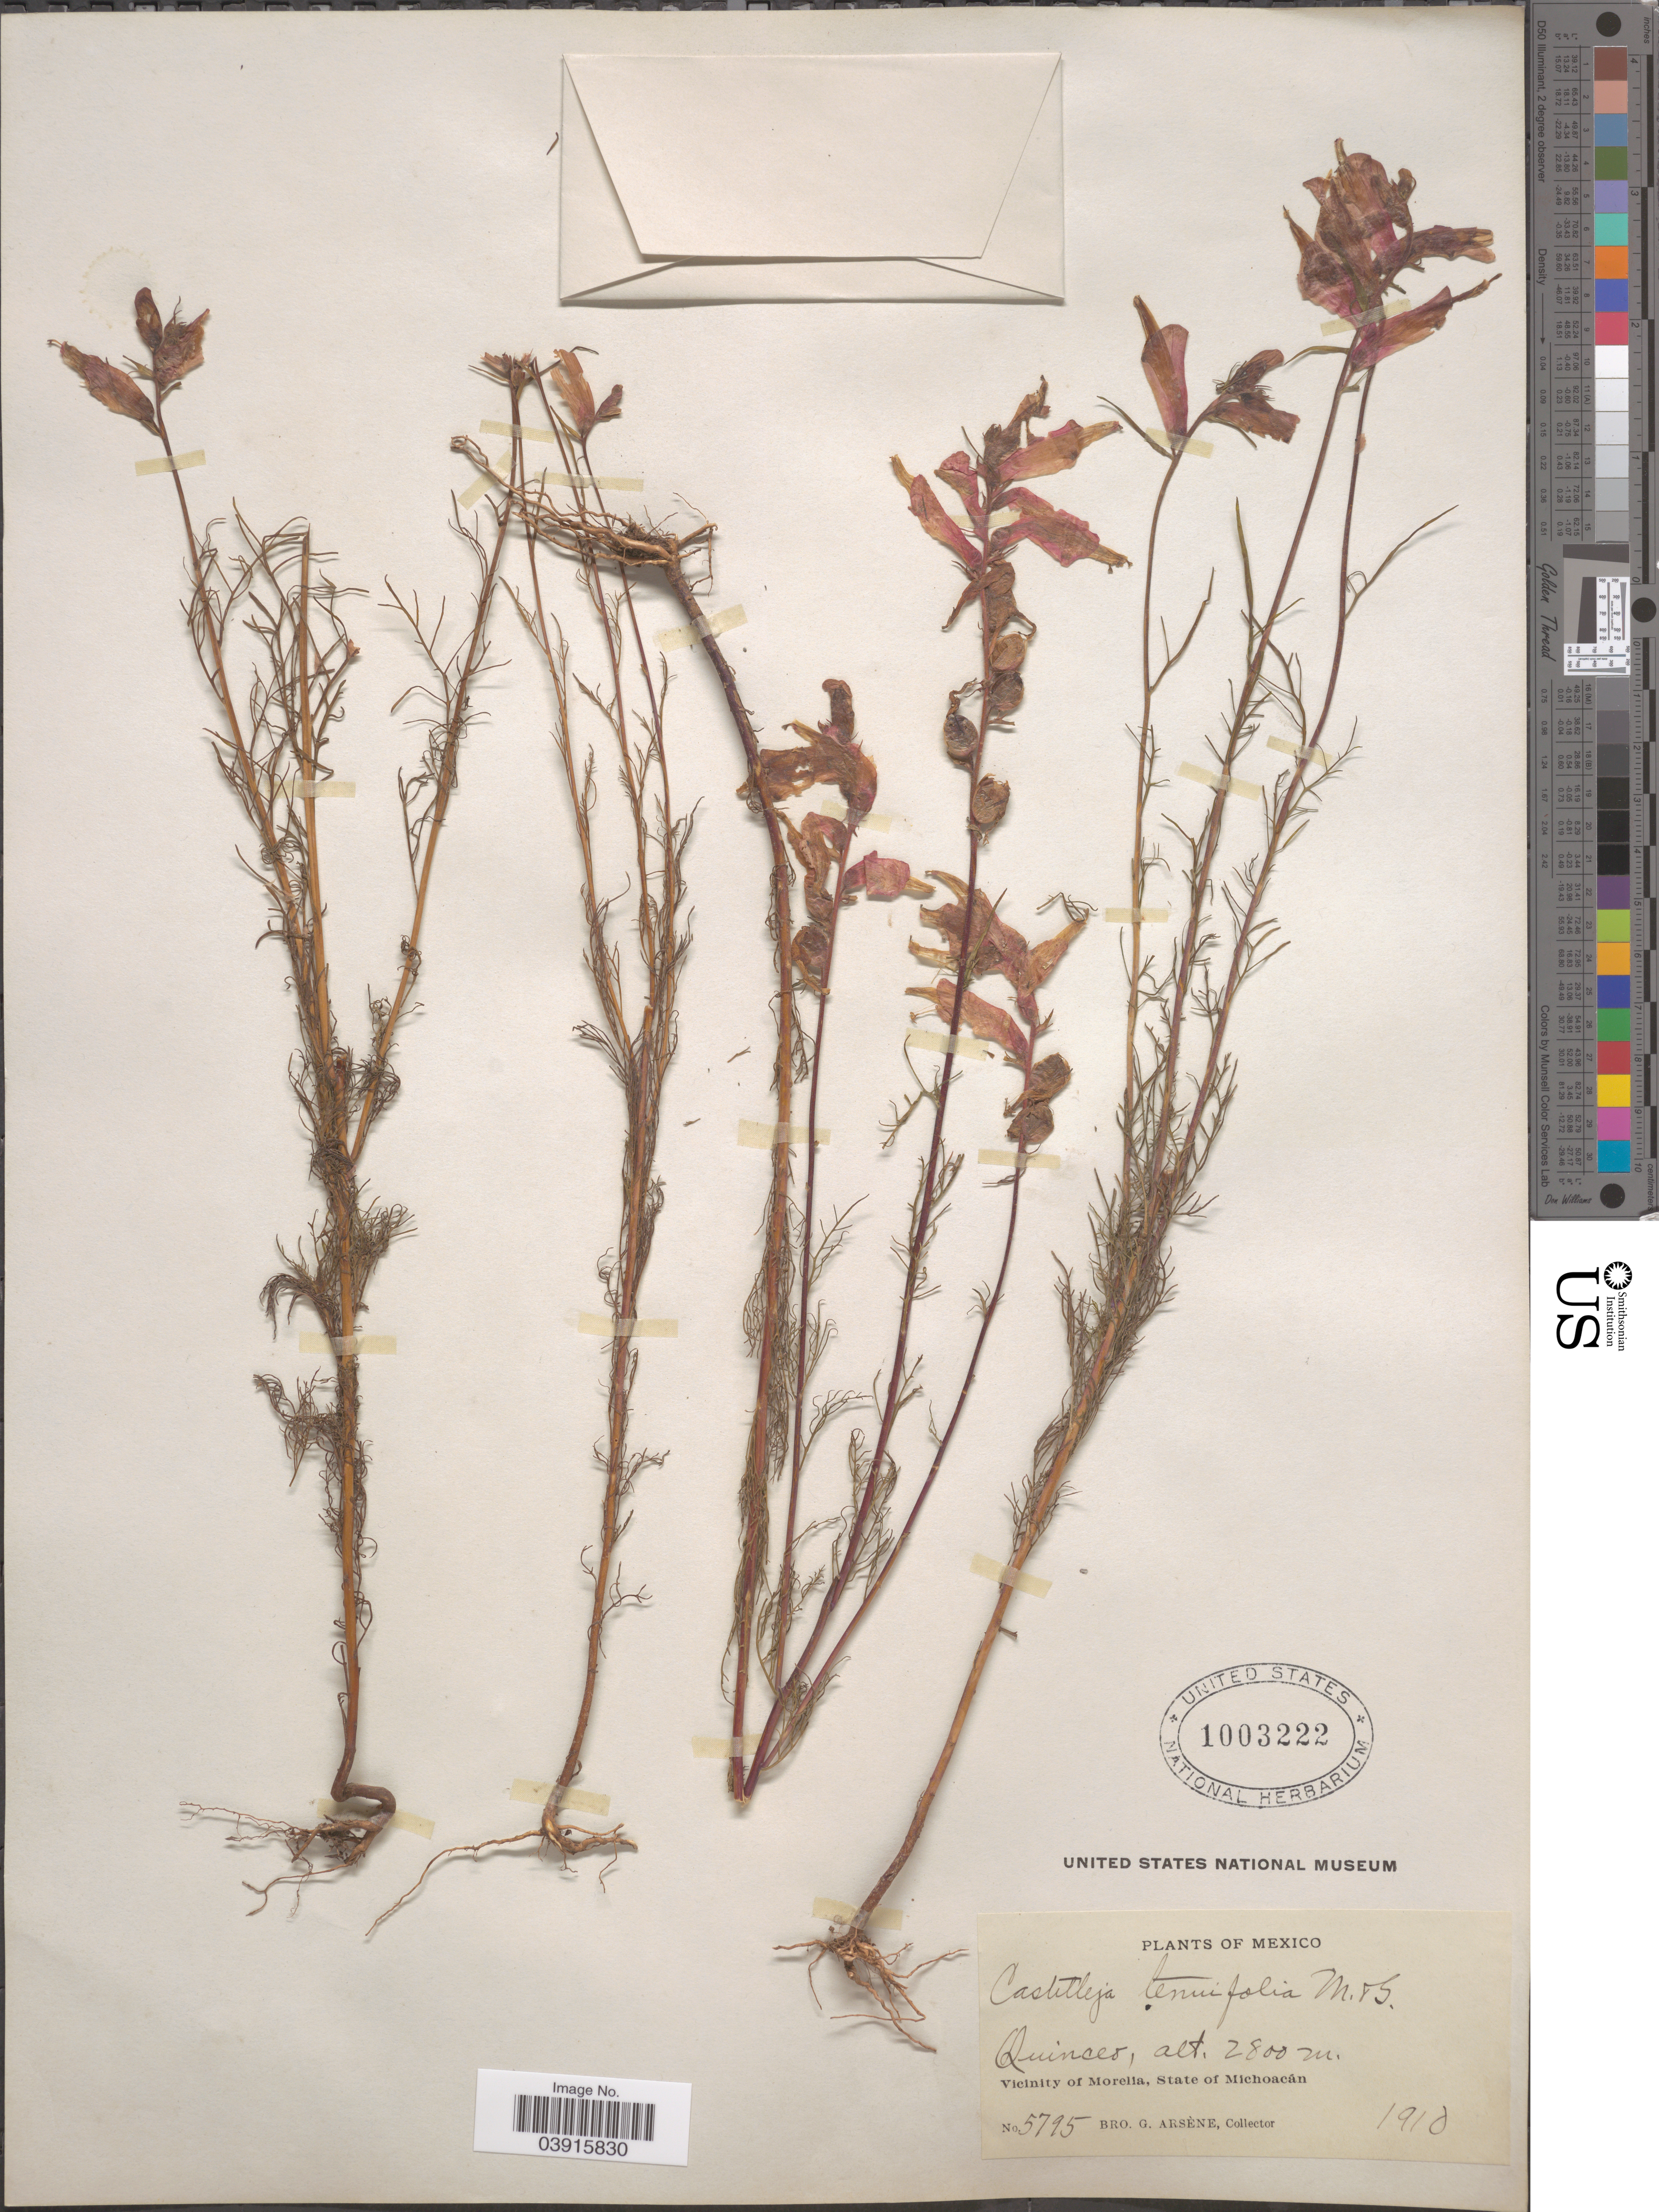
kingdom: Plantae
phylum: Tracheophyta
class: Magnoliopsida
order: Lamiales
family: Orobanchaceae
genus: Castilleja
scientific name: Castilleja tenuiflora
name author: Benth.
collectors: Bro. G. Arsène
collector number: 5795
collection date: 1910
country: Mexico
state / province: Michoacán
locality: Quinceo. Vicinity of Morelia.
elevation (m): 2800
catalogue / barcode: US 1003222